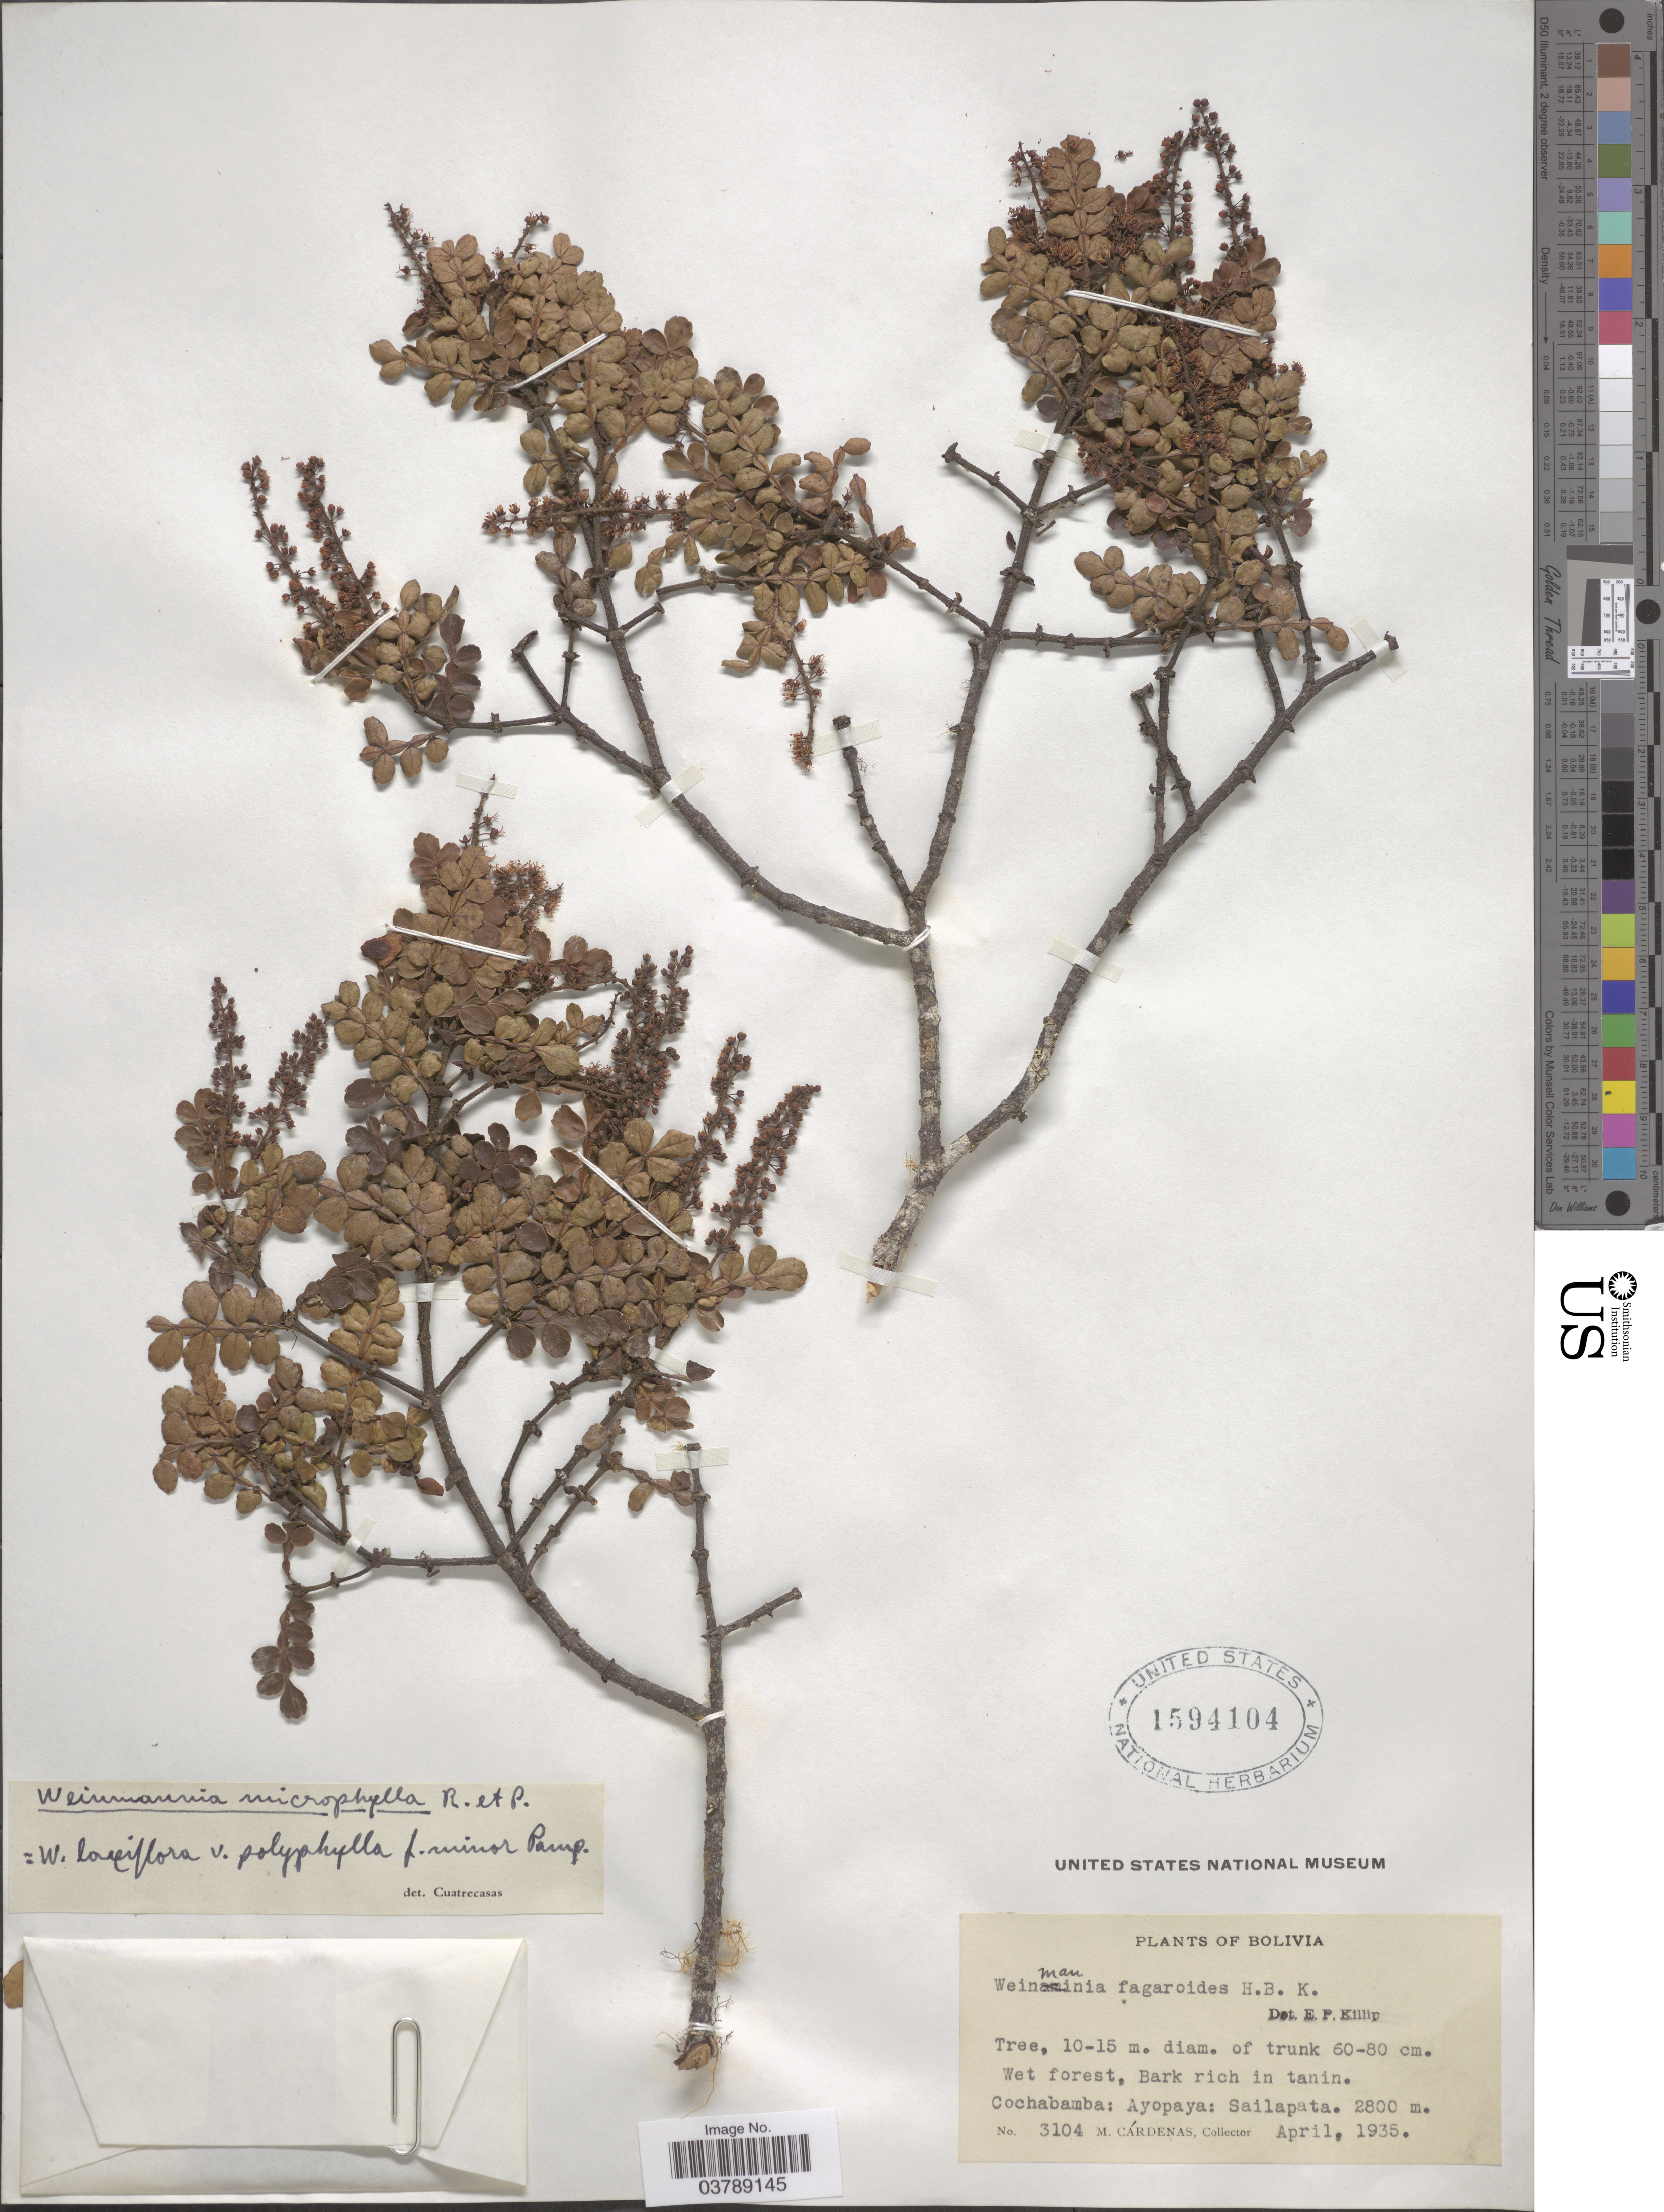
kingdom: Plantae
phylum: Tracheophyta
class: Magnoliopsida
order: Oxalidales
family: Cunoniaceae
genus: Weinmannia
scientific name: Weinmannia fagaroides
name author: Kunth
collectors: M. Cárdenas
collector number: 3104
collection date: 1935-04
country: Bolivia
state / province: Cochabamba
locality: Ayopaya: Sailapata.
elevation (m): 2800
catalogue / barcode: US 1594104